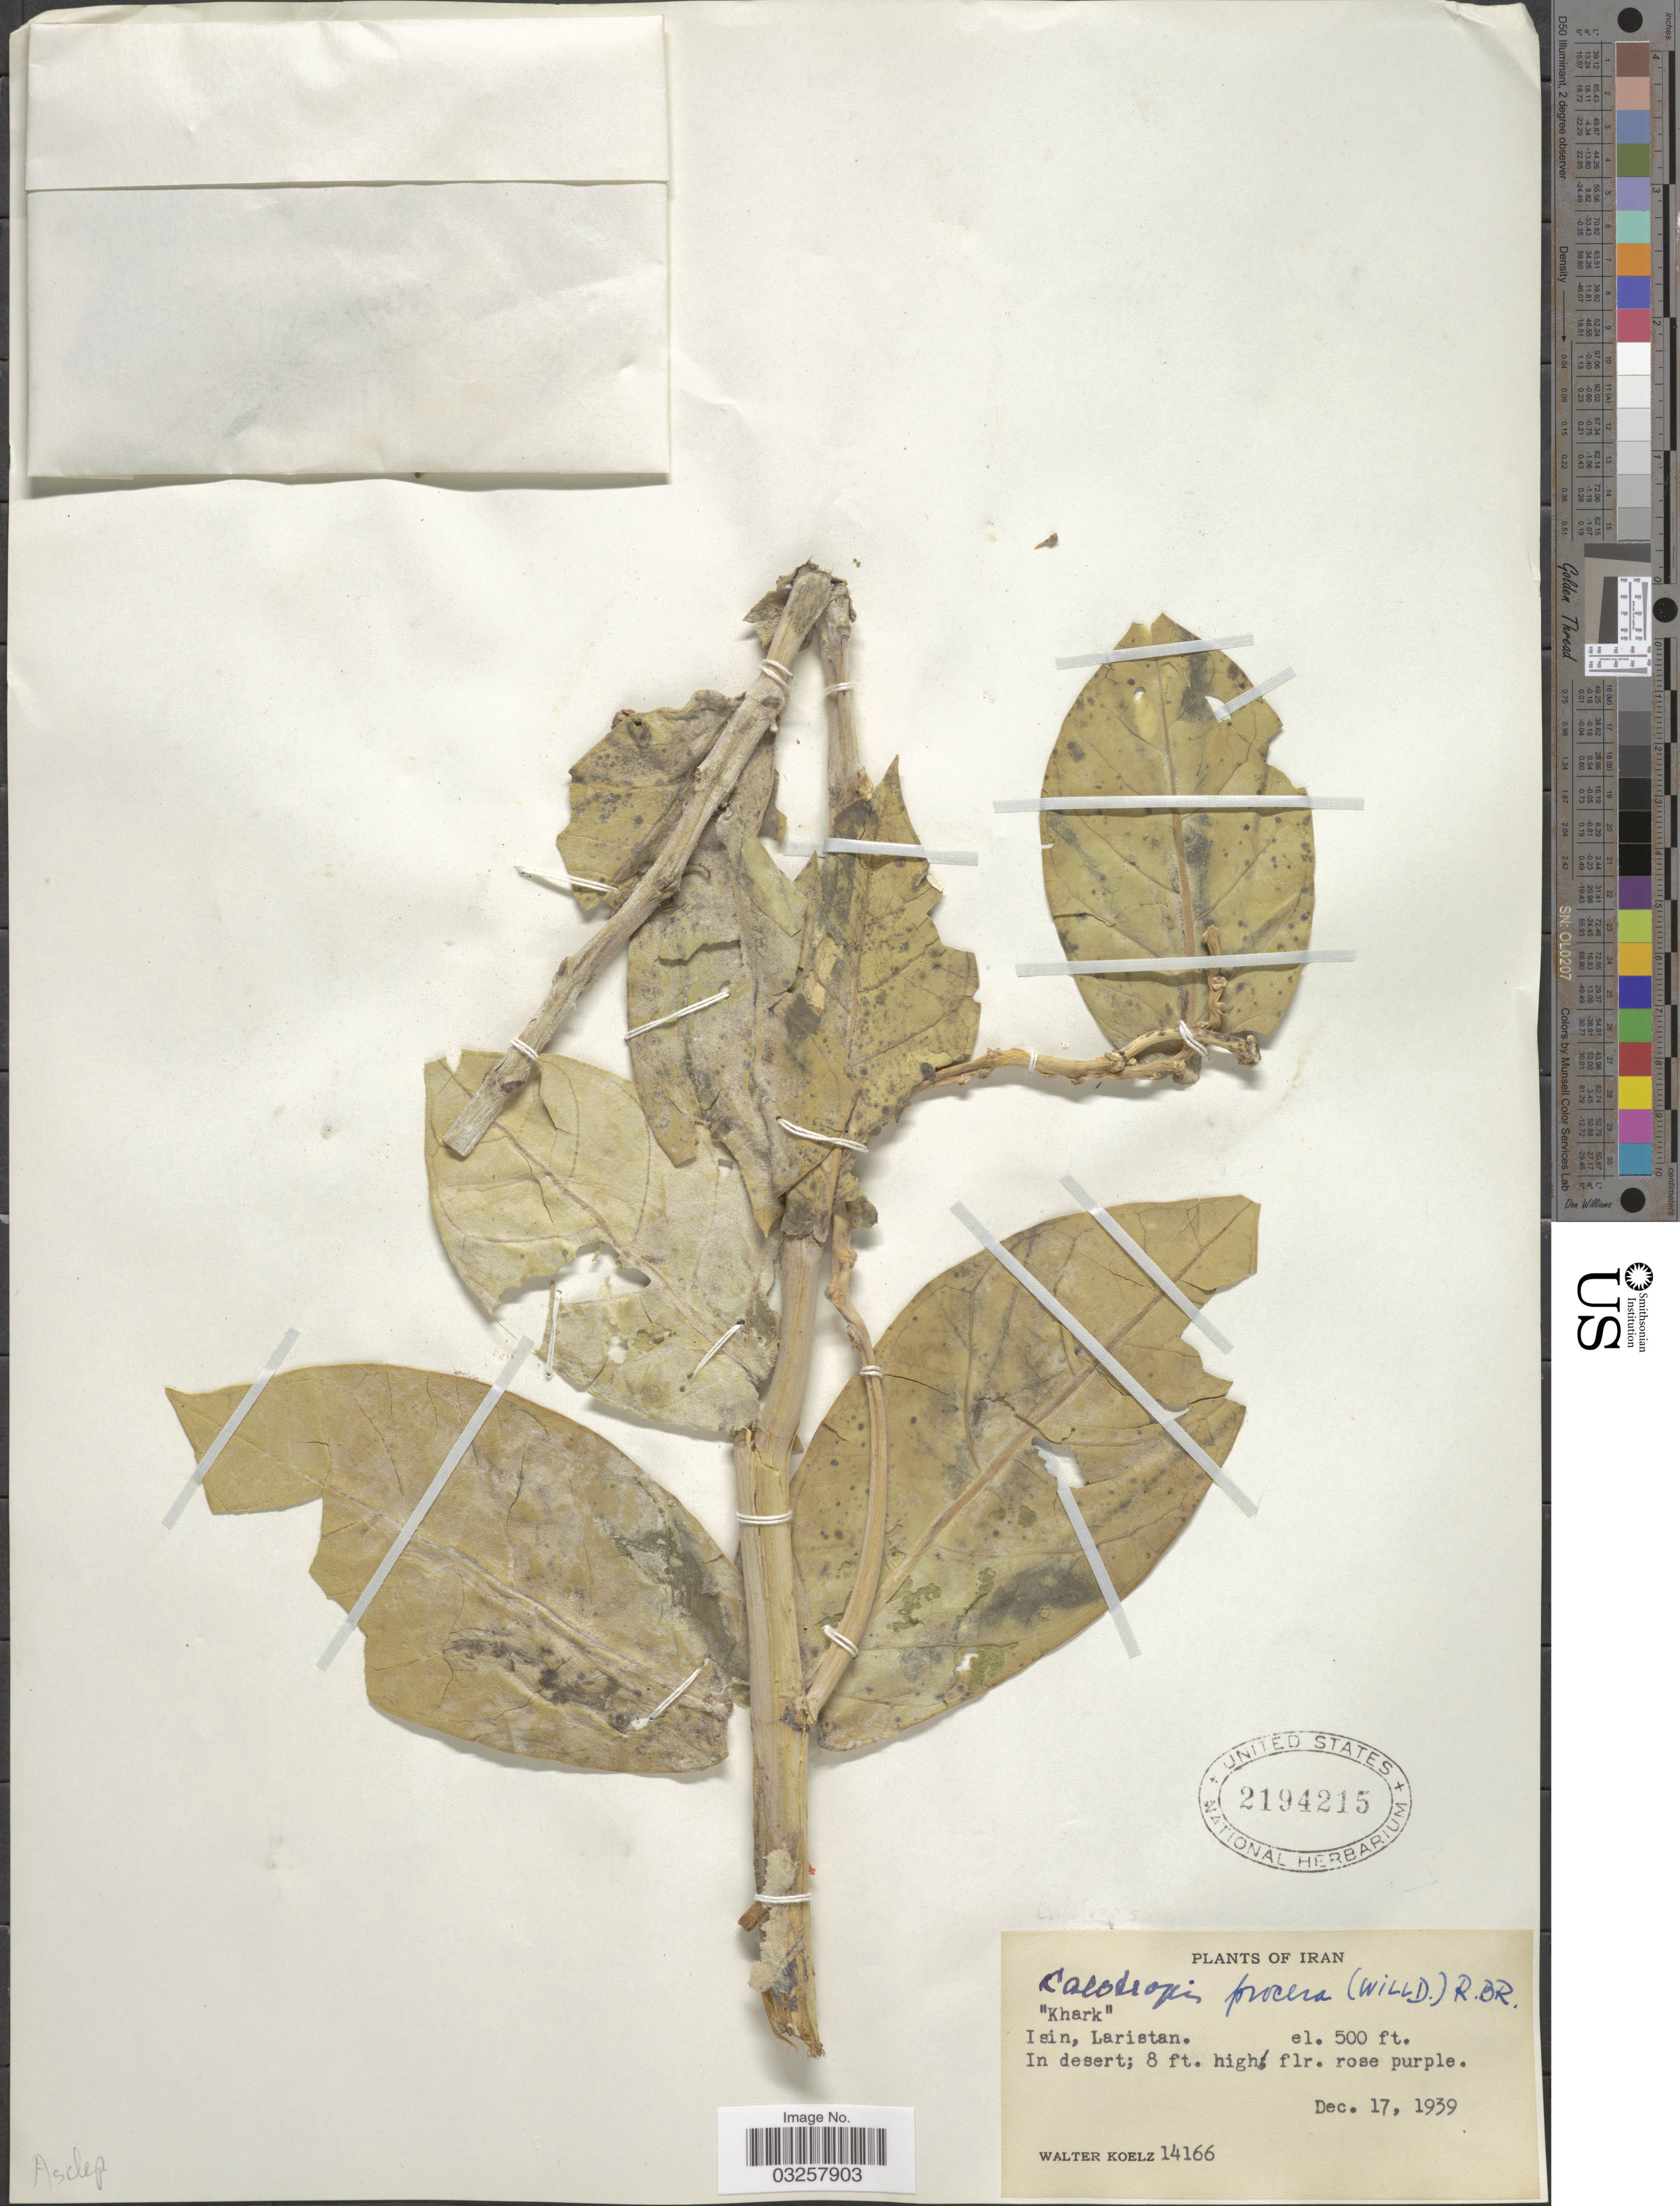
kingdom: Plantae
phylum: Tracheophyta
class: Magnoliopsida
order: Gentianales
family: Apocynaceae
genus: Calotropis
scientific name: Calotropis procera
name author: (Aiton) W.T. Aiton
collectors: W. N. Koelz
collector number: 14166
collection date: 1939-12-17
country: Iran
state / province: Hormozgan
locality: Isin.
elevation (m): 152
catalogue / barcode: US 2194215